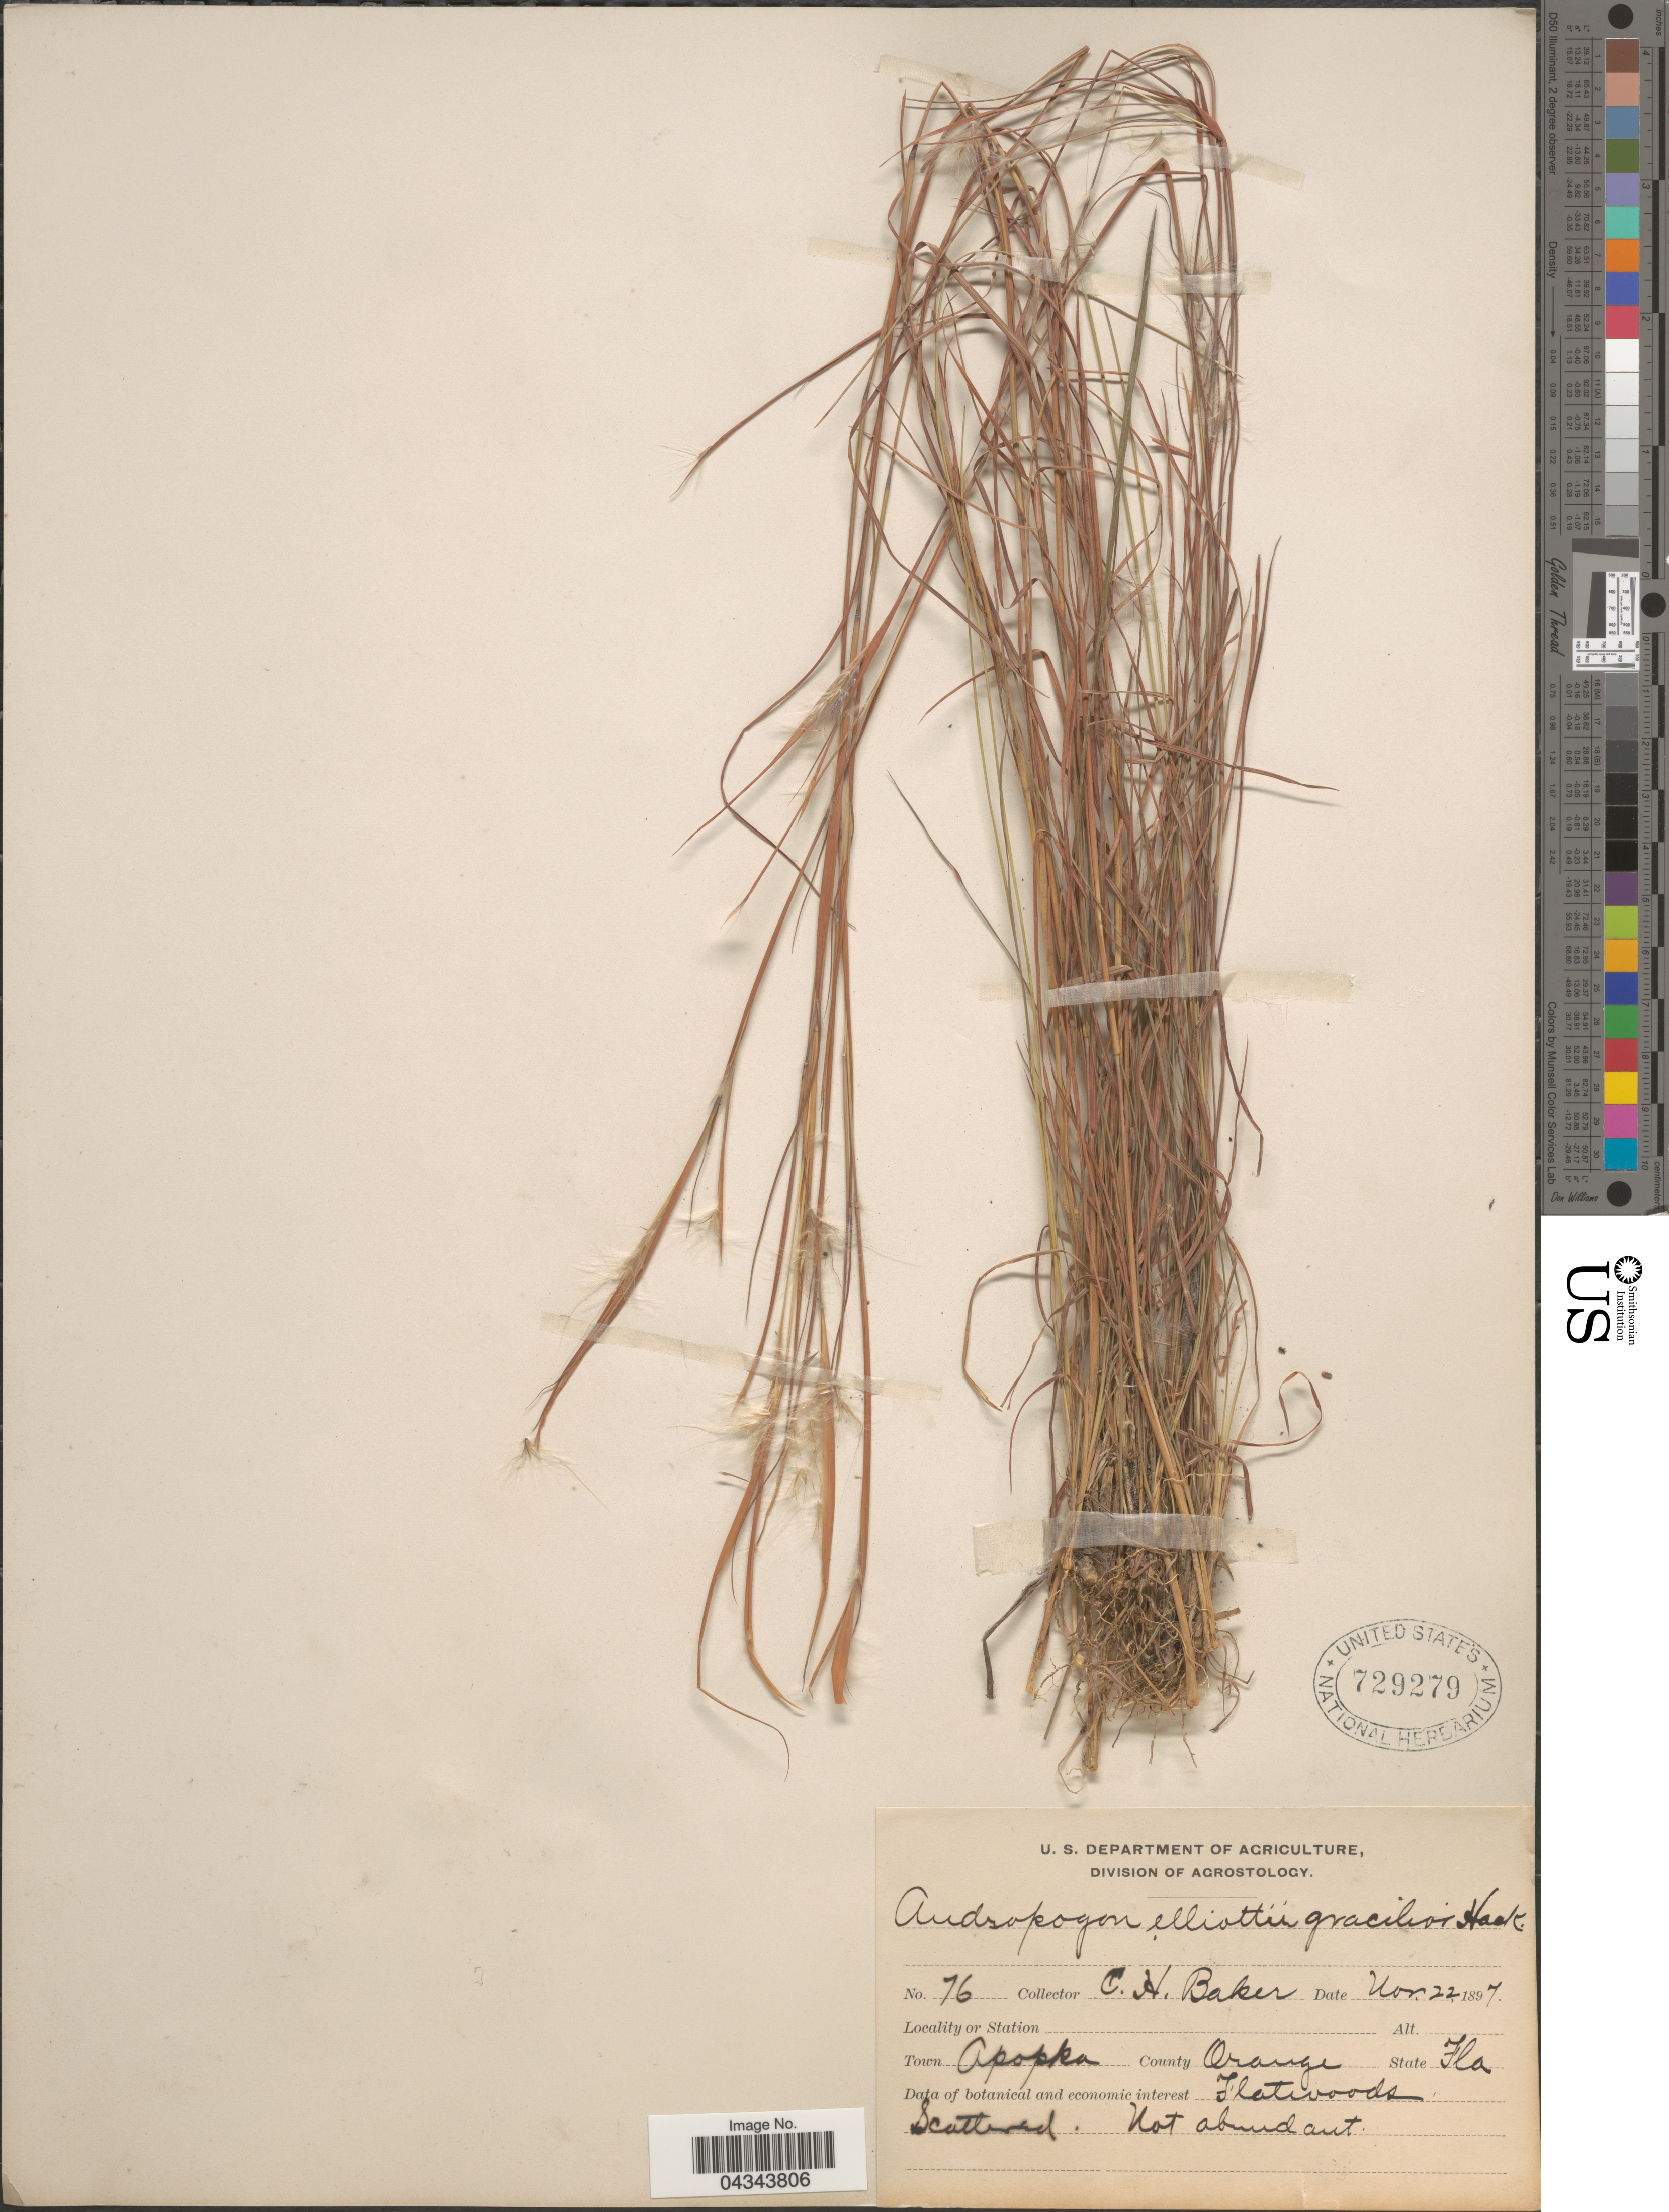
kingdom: Plantae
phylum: Tracheophyta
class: Liliopsida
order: Poales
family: Poaceae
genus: Andropogon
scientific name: Andropogon ternarius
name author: Michx.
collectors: C. H. Baker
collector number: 76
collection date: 1897-11-22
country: United States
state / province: Florida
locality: Town Apopka. County Orange.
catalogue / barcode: US 729279